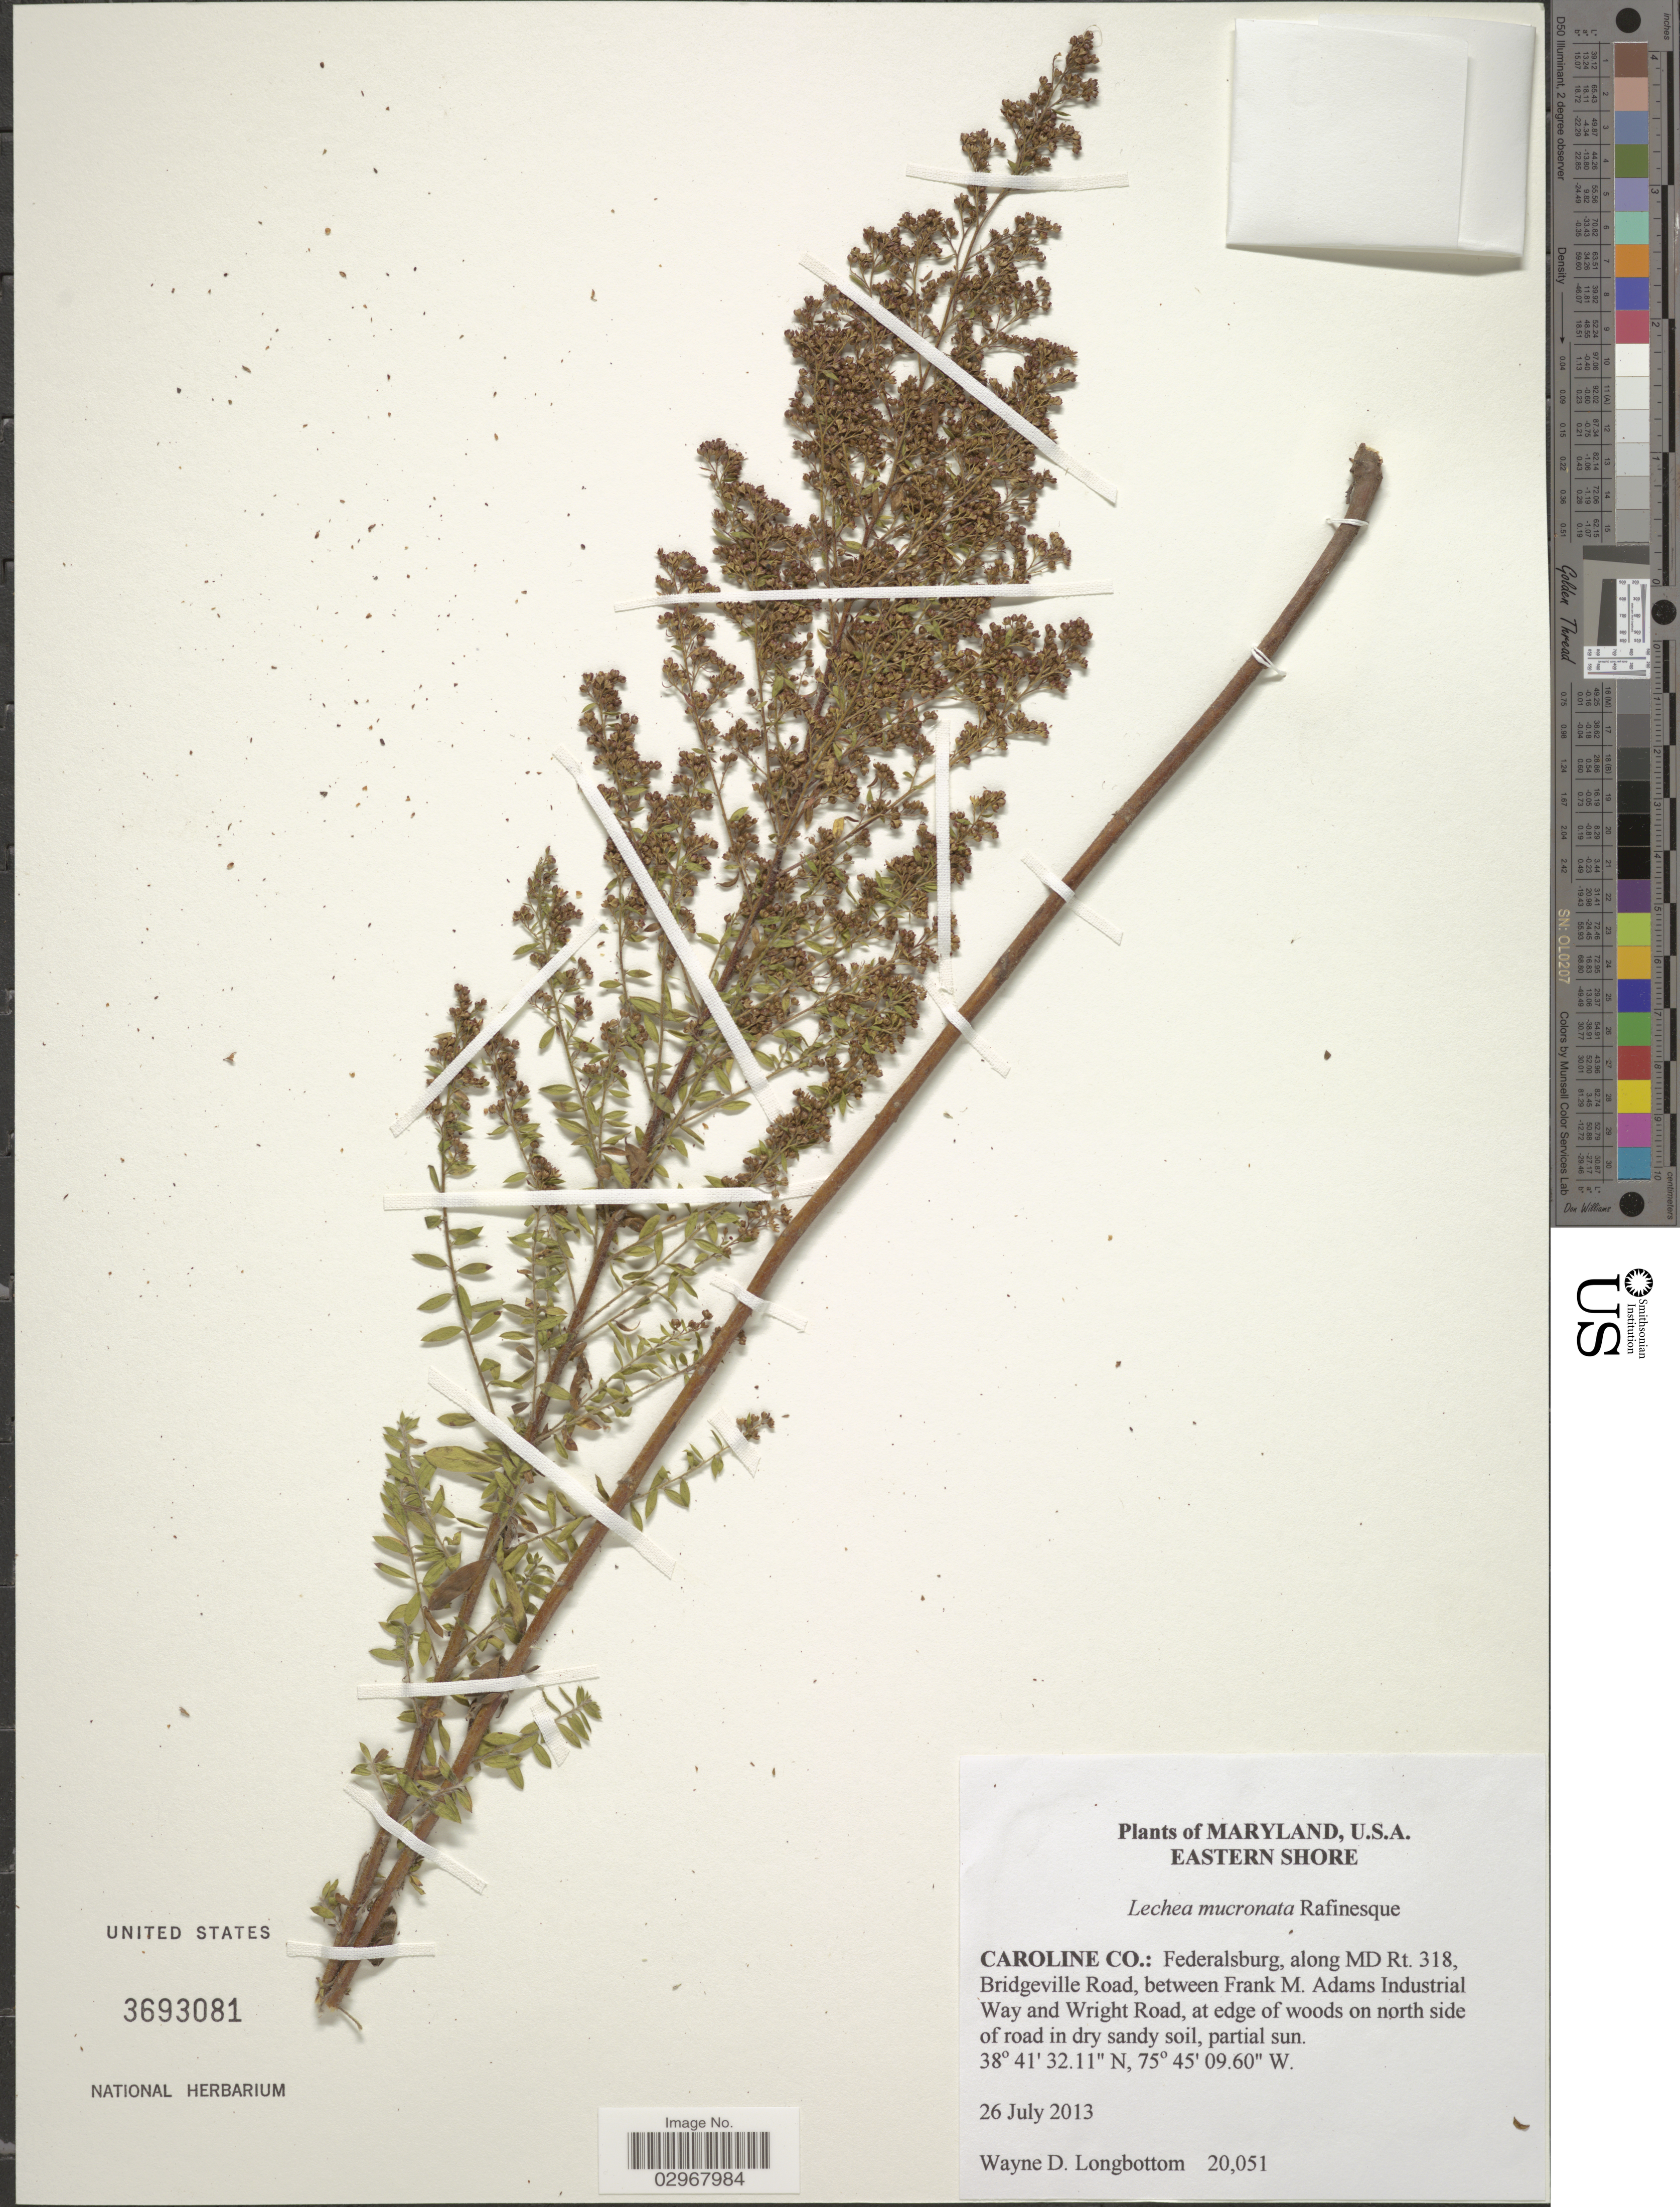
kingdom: Plantae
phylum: Tracheophyta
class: Magnoliopsida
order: Malvales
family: Cistaceae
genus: Lechea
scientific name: Lechea mucronata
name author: Raf.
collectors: W. D. Longbottom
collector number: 20051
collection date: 2013-07-26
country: United States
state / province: Maryland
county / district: Caroline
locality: Eastern Shore. Caroline Co.: Federalsburg, along MD Rt. 318, Bridgeville Road, between Frank M. Adams Industrial Way and Wright Road, at edge of woods on north side of road.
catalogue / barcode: US 3693081